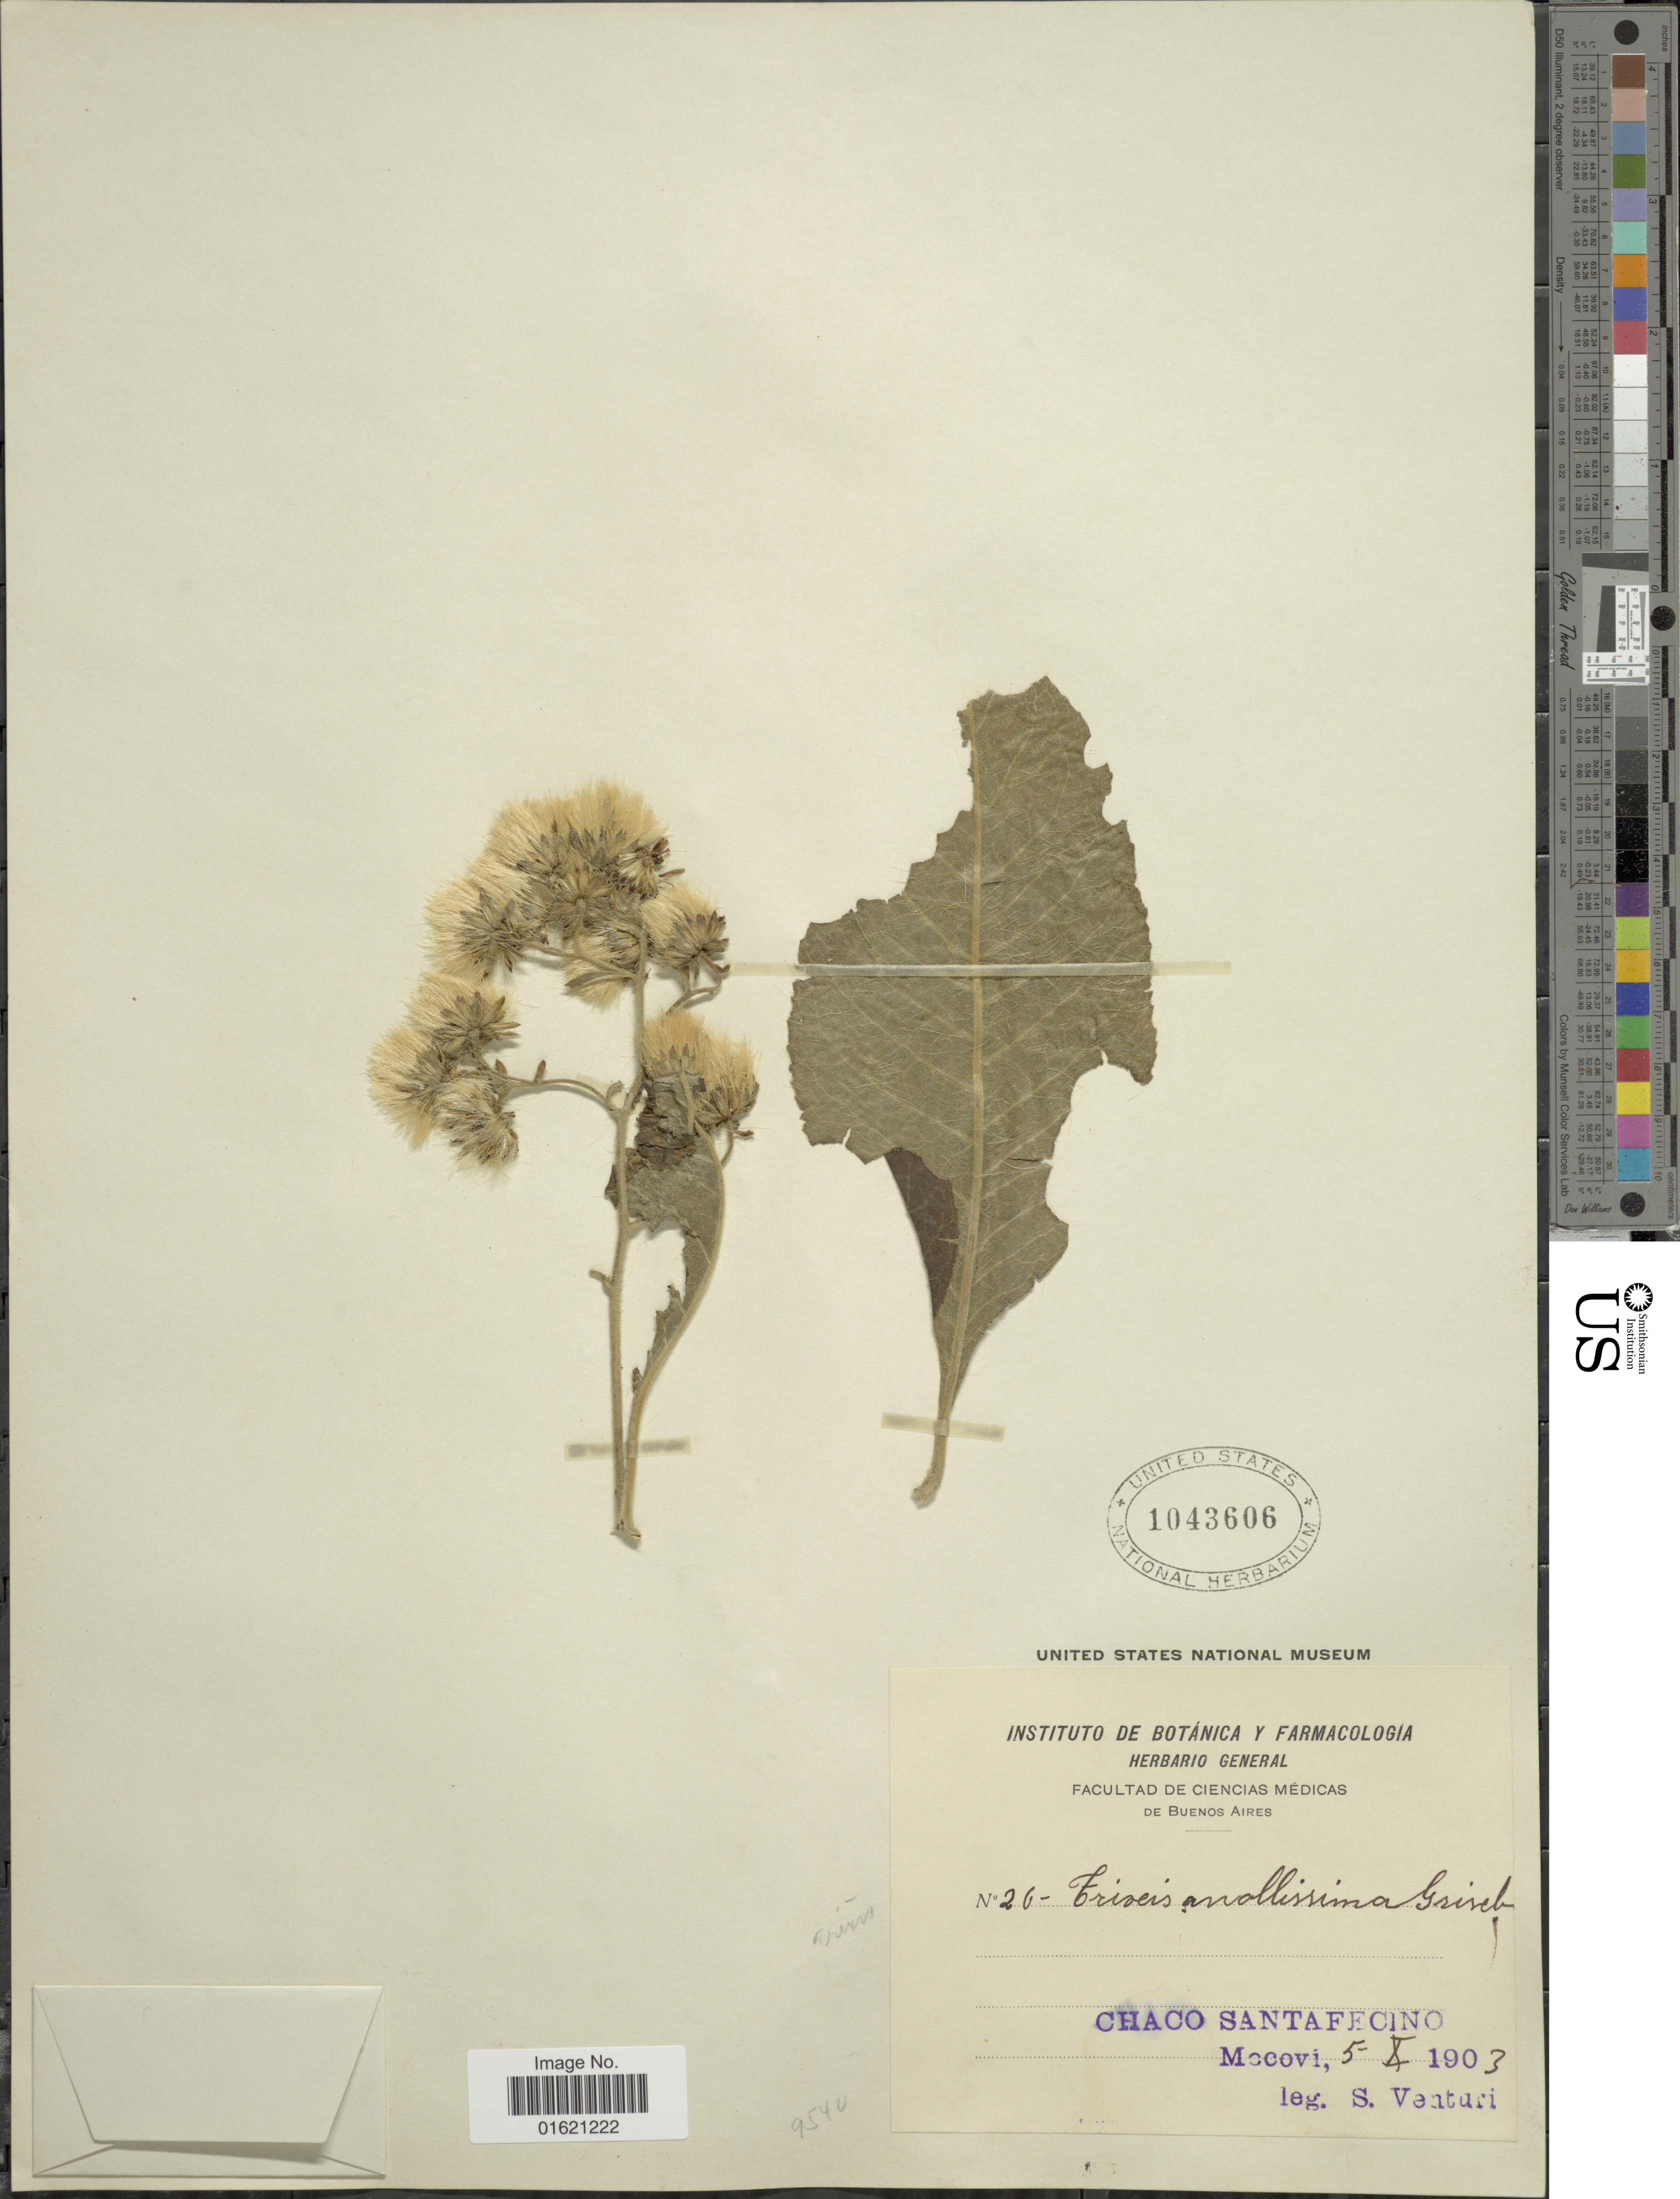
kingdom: Plantae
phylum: Tracheophyta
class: Magnoliopsida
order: Asterales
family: Asteraceae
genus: Trixis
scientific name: Trixis praestans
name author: (Vell.) Cabrera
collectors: S. Venturi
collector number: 26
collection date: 1903-10-05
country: Argentina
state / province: Chaco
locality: Facultad de Ciencias Medicas de Buenos Aires. Chaco santafecino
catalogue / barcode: US 1043606